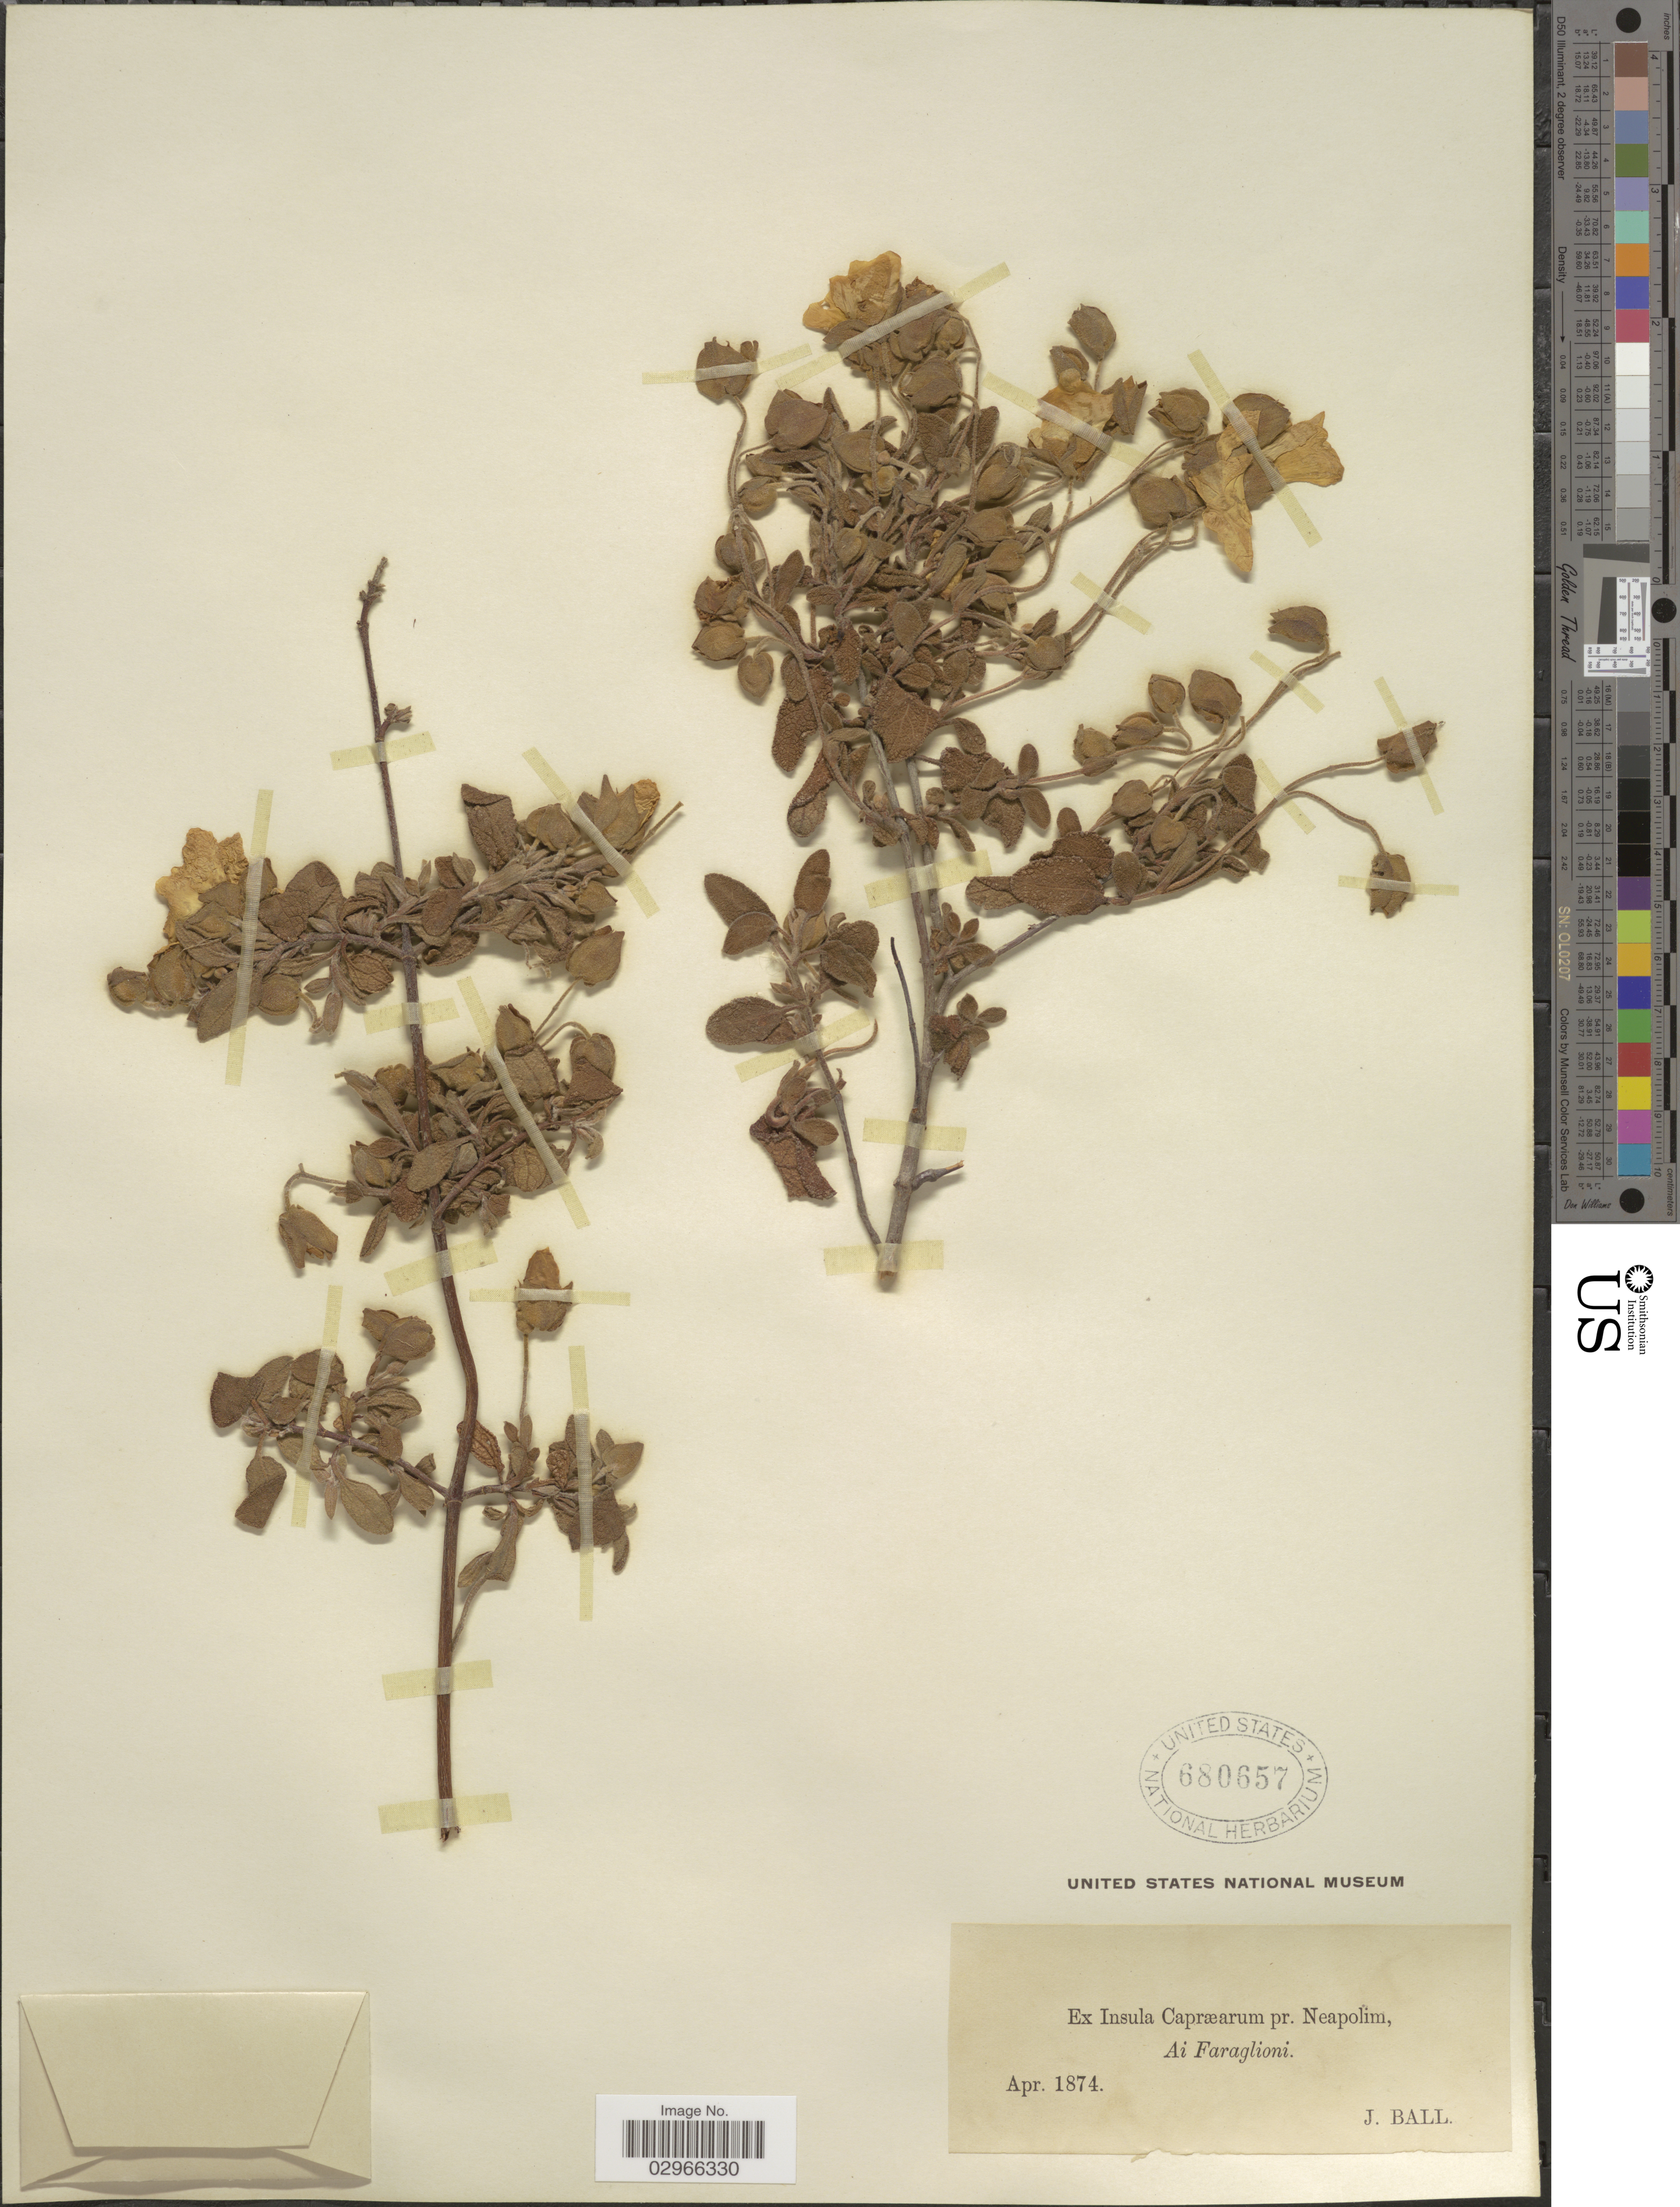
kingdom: Plantae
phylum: Tracheophyta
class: Magnoliopsida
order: Malvales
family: Cistaceae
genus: Cistus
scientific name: Cistus sp.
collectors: J. Ball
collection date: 1874-04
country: Italy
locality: Ex Insula Capræarum pr. Neapolim, Ai Faraglioni.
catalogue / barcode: US 680657